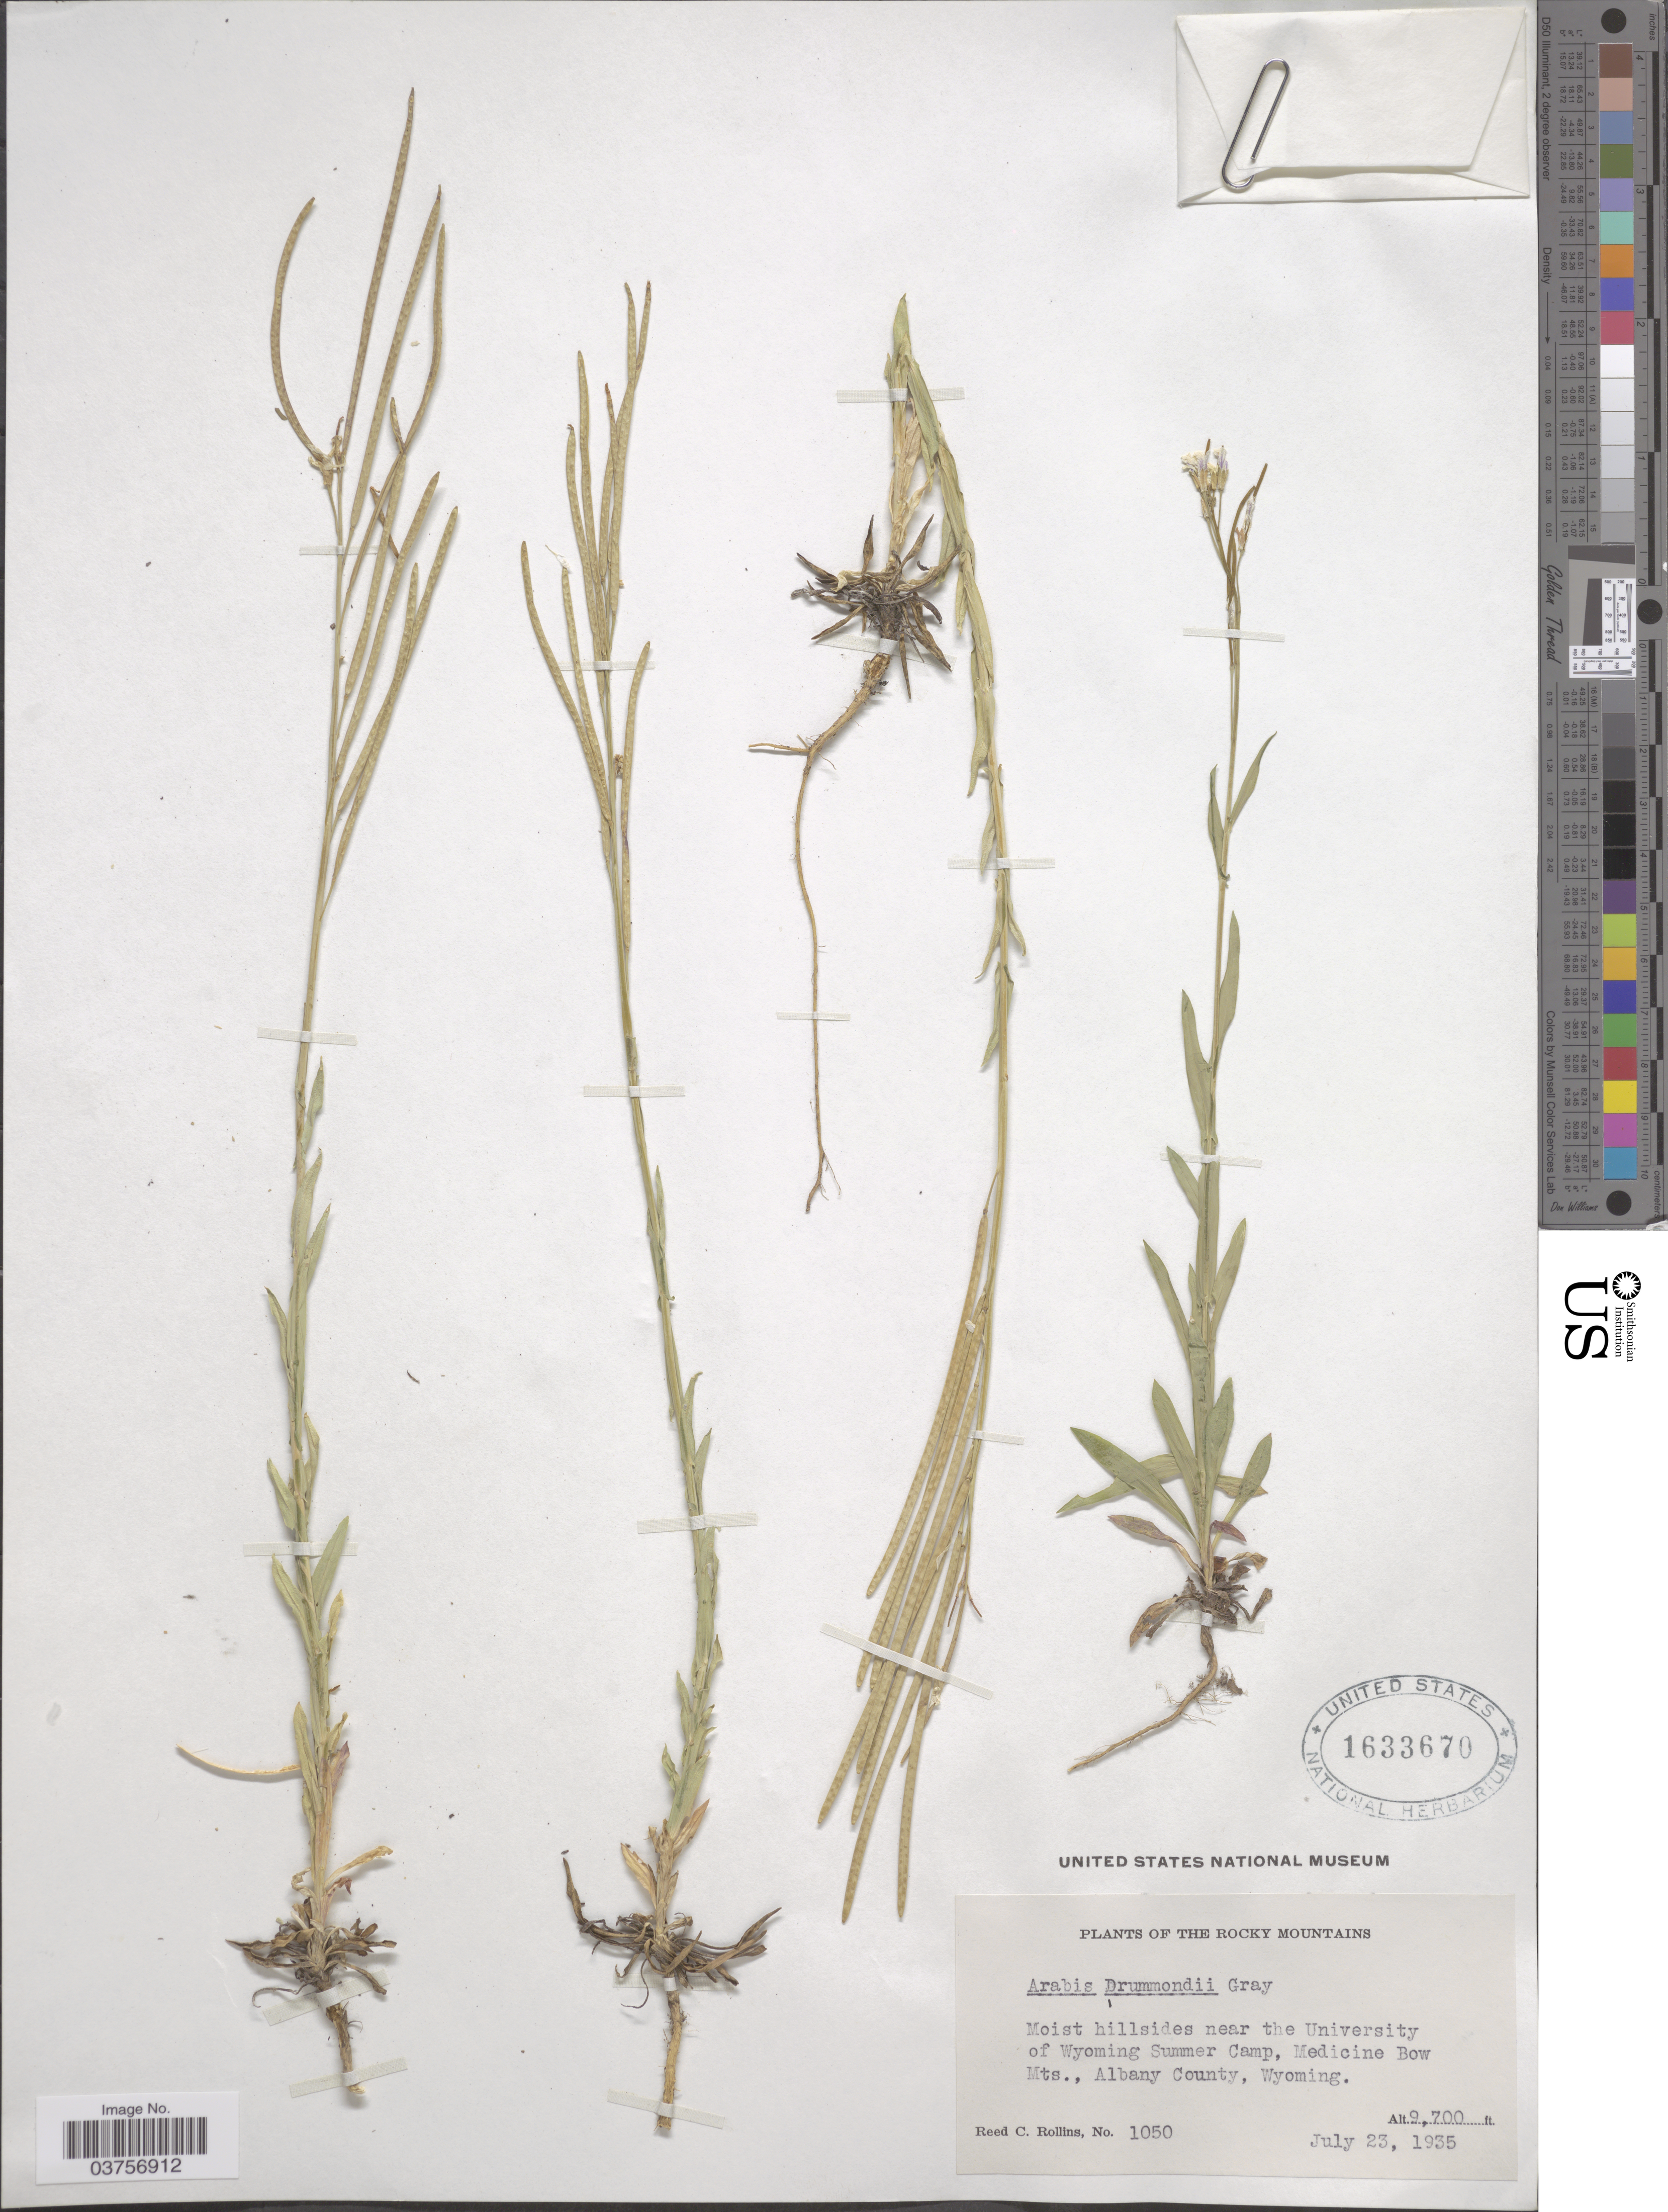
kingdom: Plantae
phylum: Tracheophyta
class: Magnoliopsida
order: Brassicales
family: Brassicaceae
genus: Arabis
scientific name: Arabis drummondii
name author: A. Gray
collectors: R. C. Rollins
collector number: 1050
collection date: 1935-07-23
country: United States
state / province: Wyoming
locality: The Rocky Mountains. Moist hillsides near the University of Wyoming Summer Camp, Medicine Bow Mts., Albany County.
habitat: moist hillside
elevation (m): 2957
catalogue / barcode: US 1633670